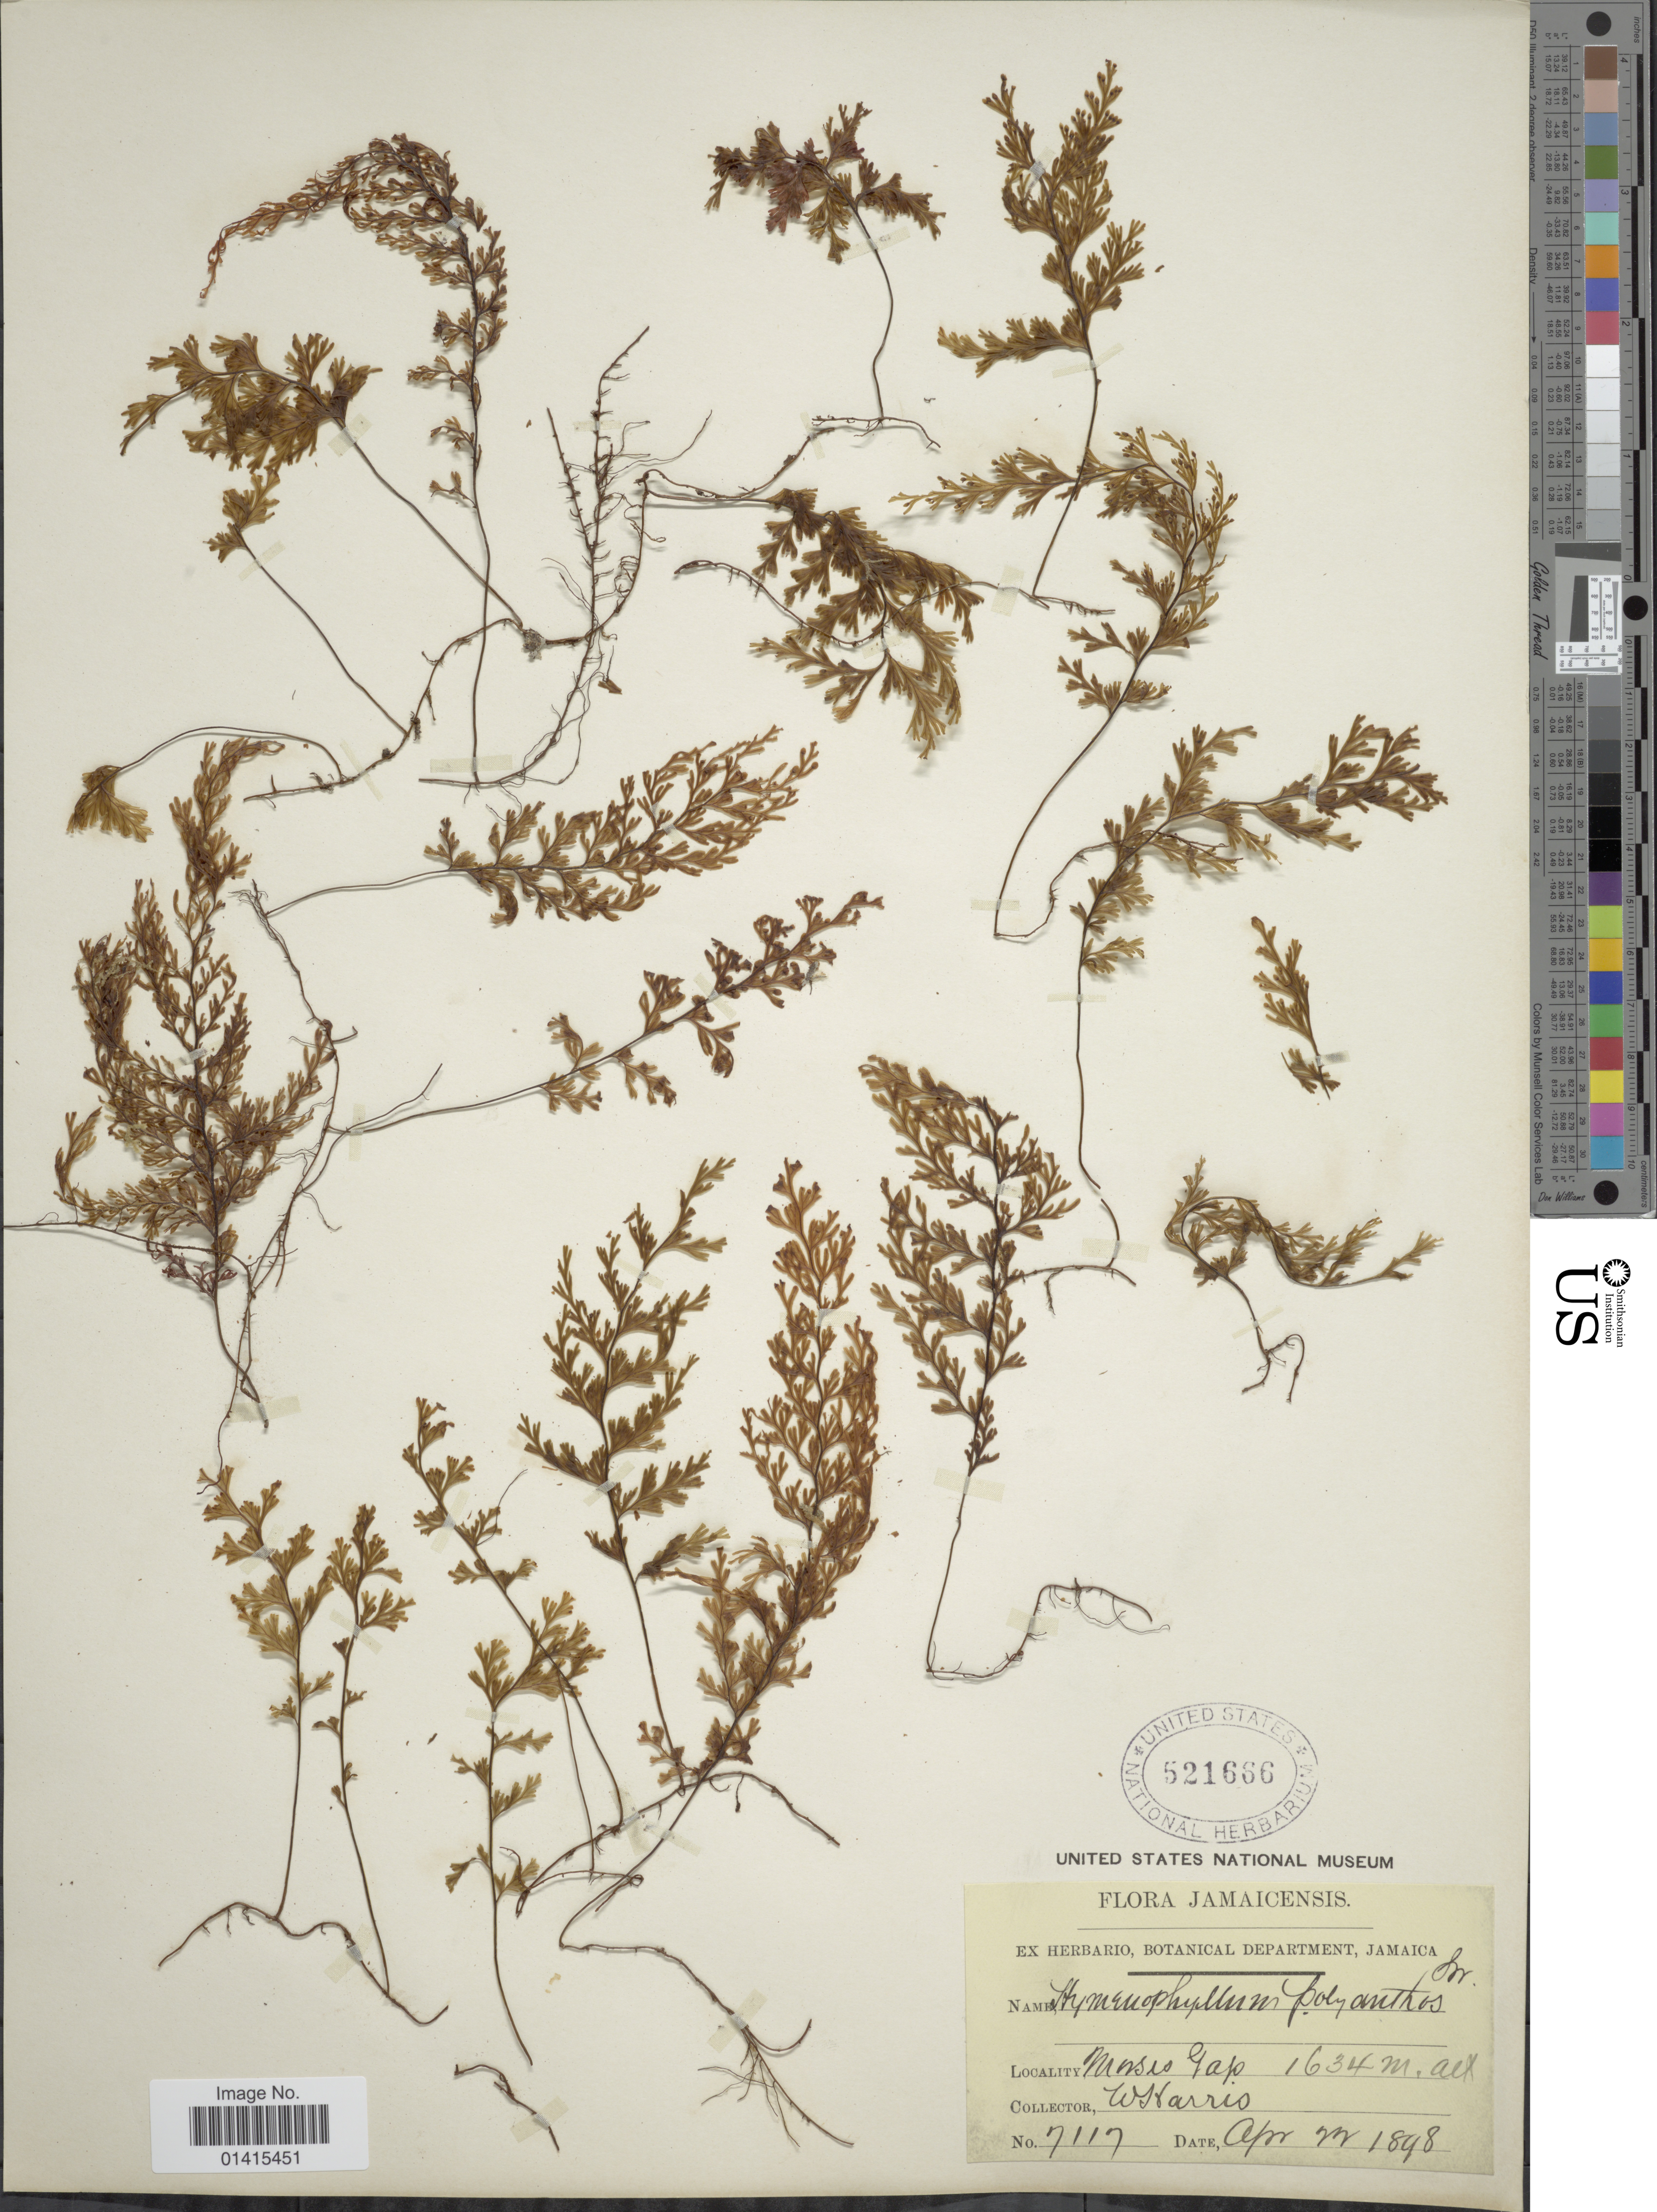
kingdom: Plantae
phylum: Tracheophyta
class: Polypodiopsida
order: Hymenophyllales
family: Hymenophyllaceae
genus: Hymenophyllum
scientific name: Hymenophyllum polyanthos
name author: (Sw.) Sw.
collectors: W. Harris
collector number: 7117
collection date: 1898-04-22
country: Jamaica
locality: Morse's Gap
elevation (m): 1634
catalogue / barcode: US 521666